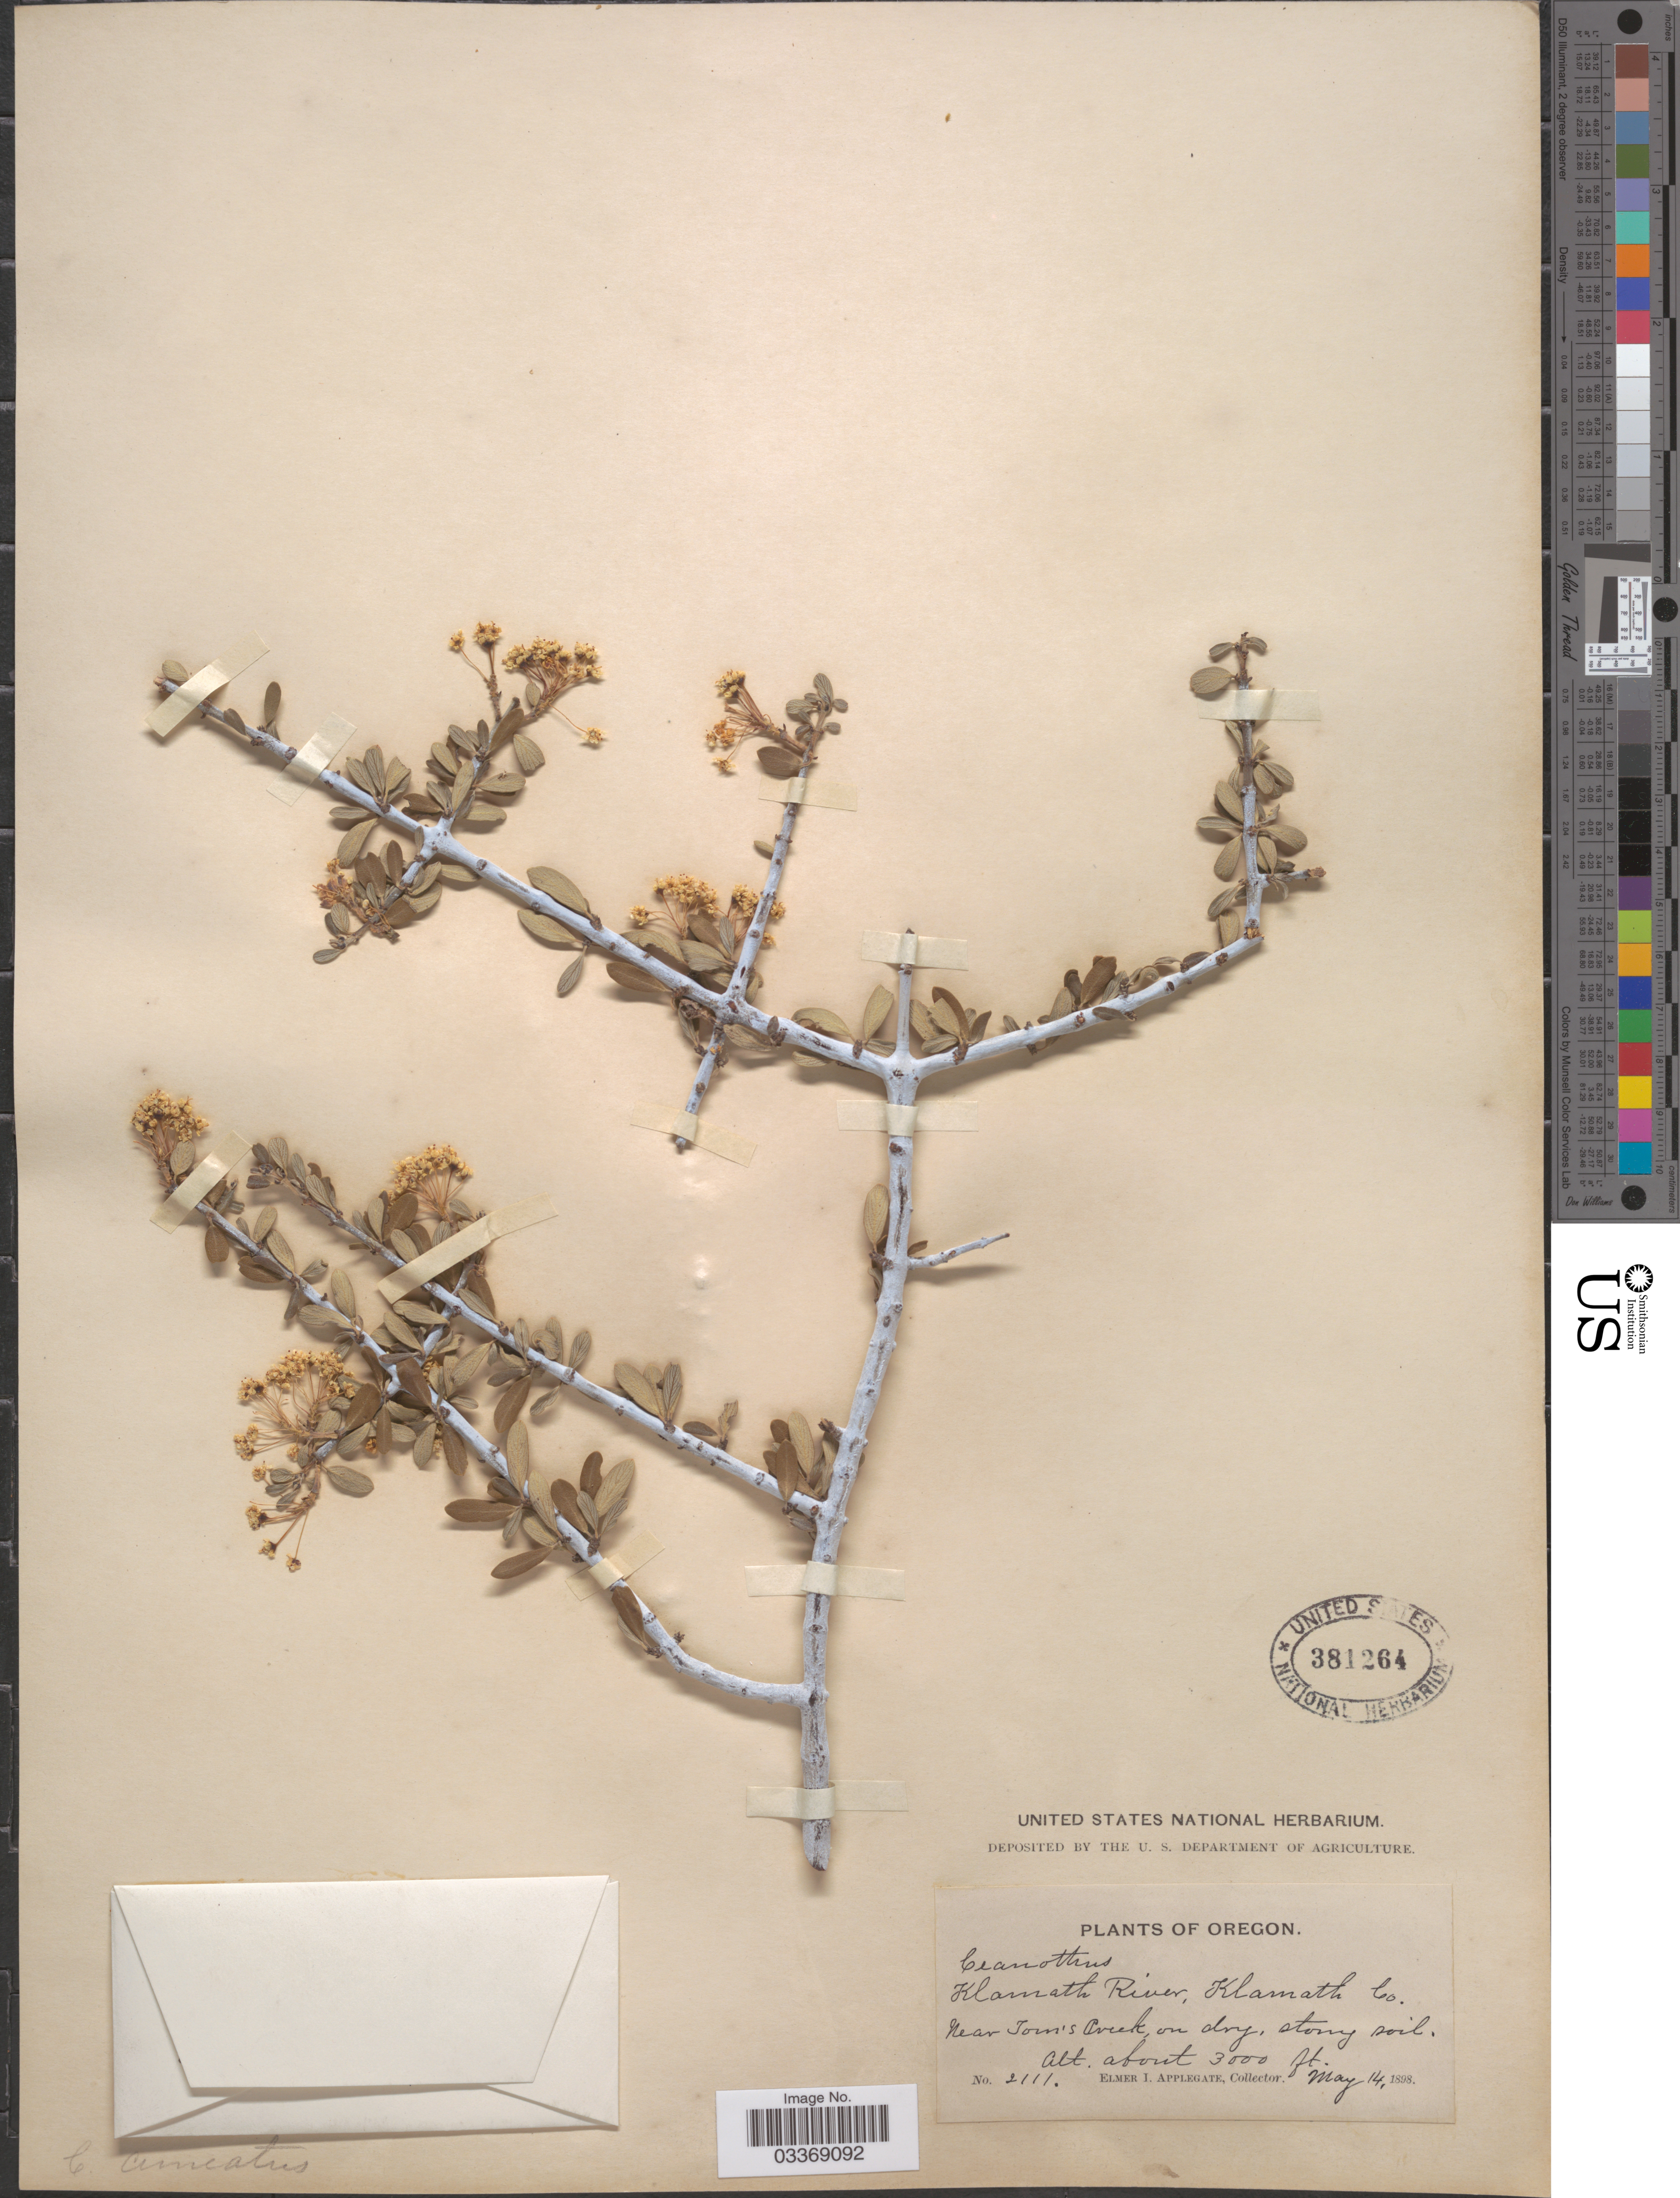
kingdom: Plantae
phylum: Tracheophyta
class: Magnoliopsida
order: Rosales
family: Rhamnaceae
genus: Ceanothus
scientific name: Ceanothus cuneatus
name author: (Hook.) Nutt.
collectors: E. I. Applegate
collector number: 2111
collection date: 1898-05-14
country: United States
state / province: Oregon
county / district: Klamath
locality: Klamath River, Klamath Co. Near Tom's Creek.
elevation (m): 914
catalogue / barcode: US 381264